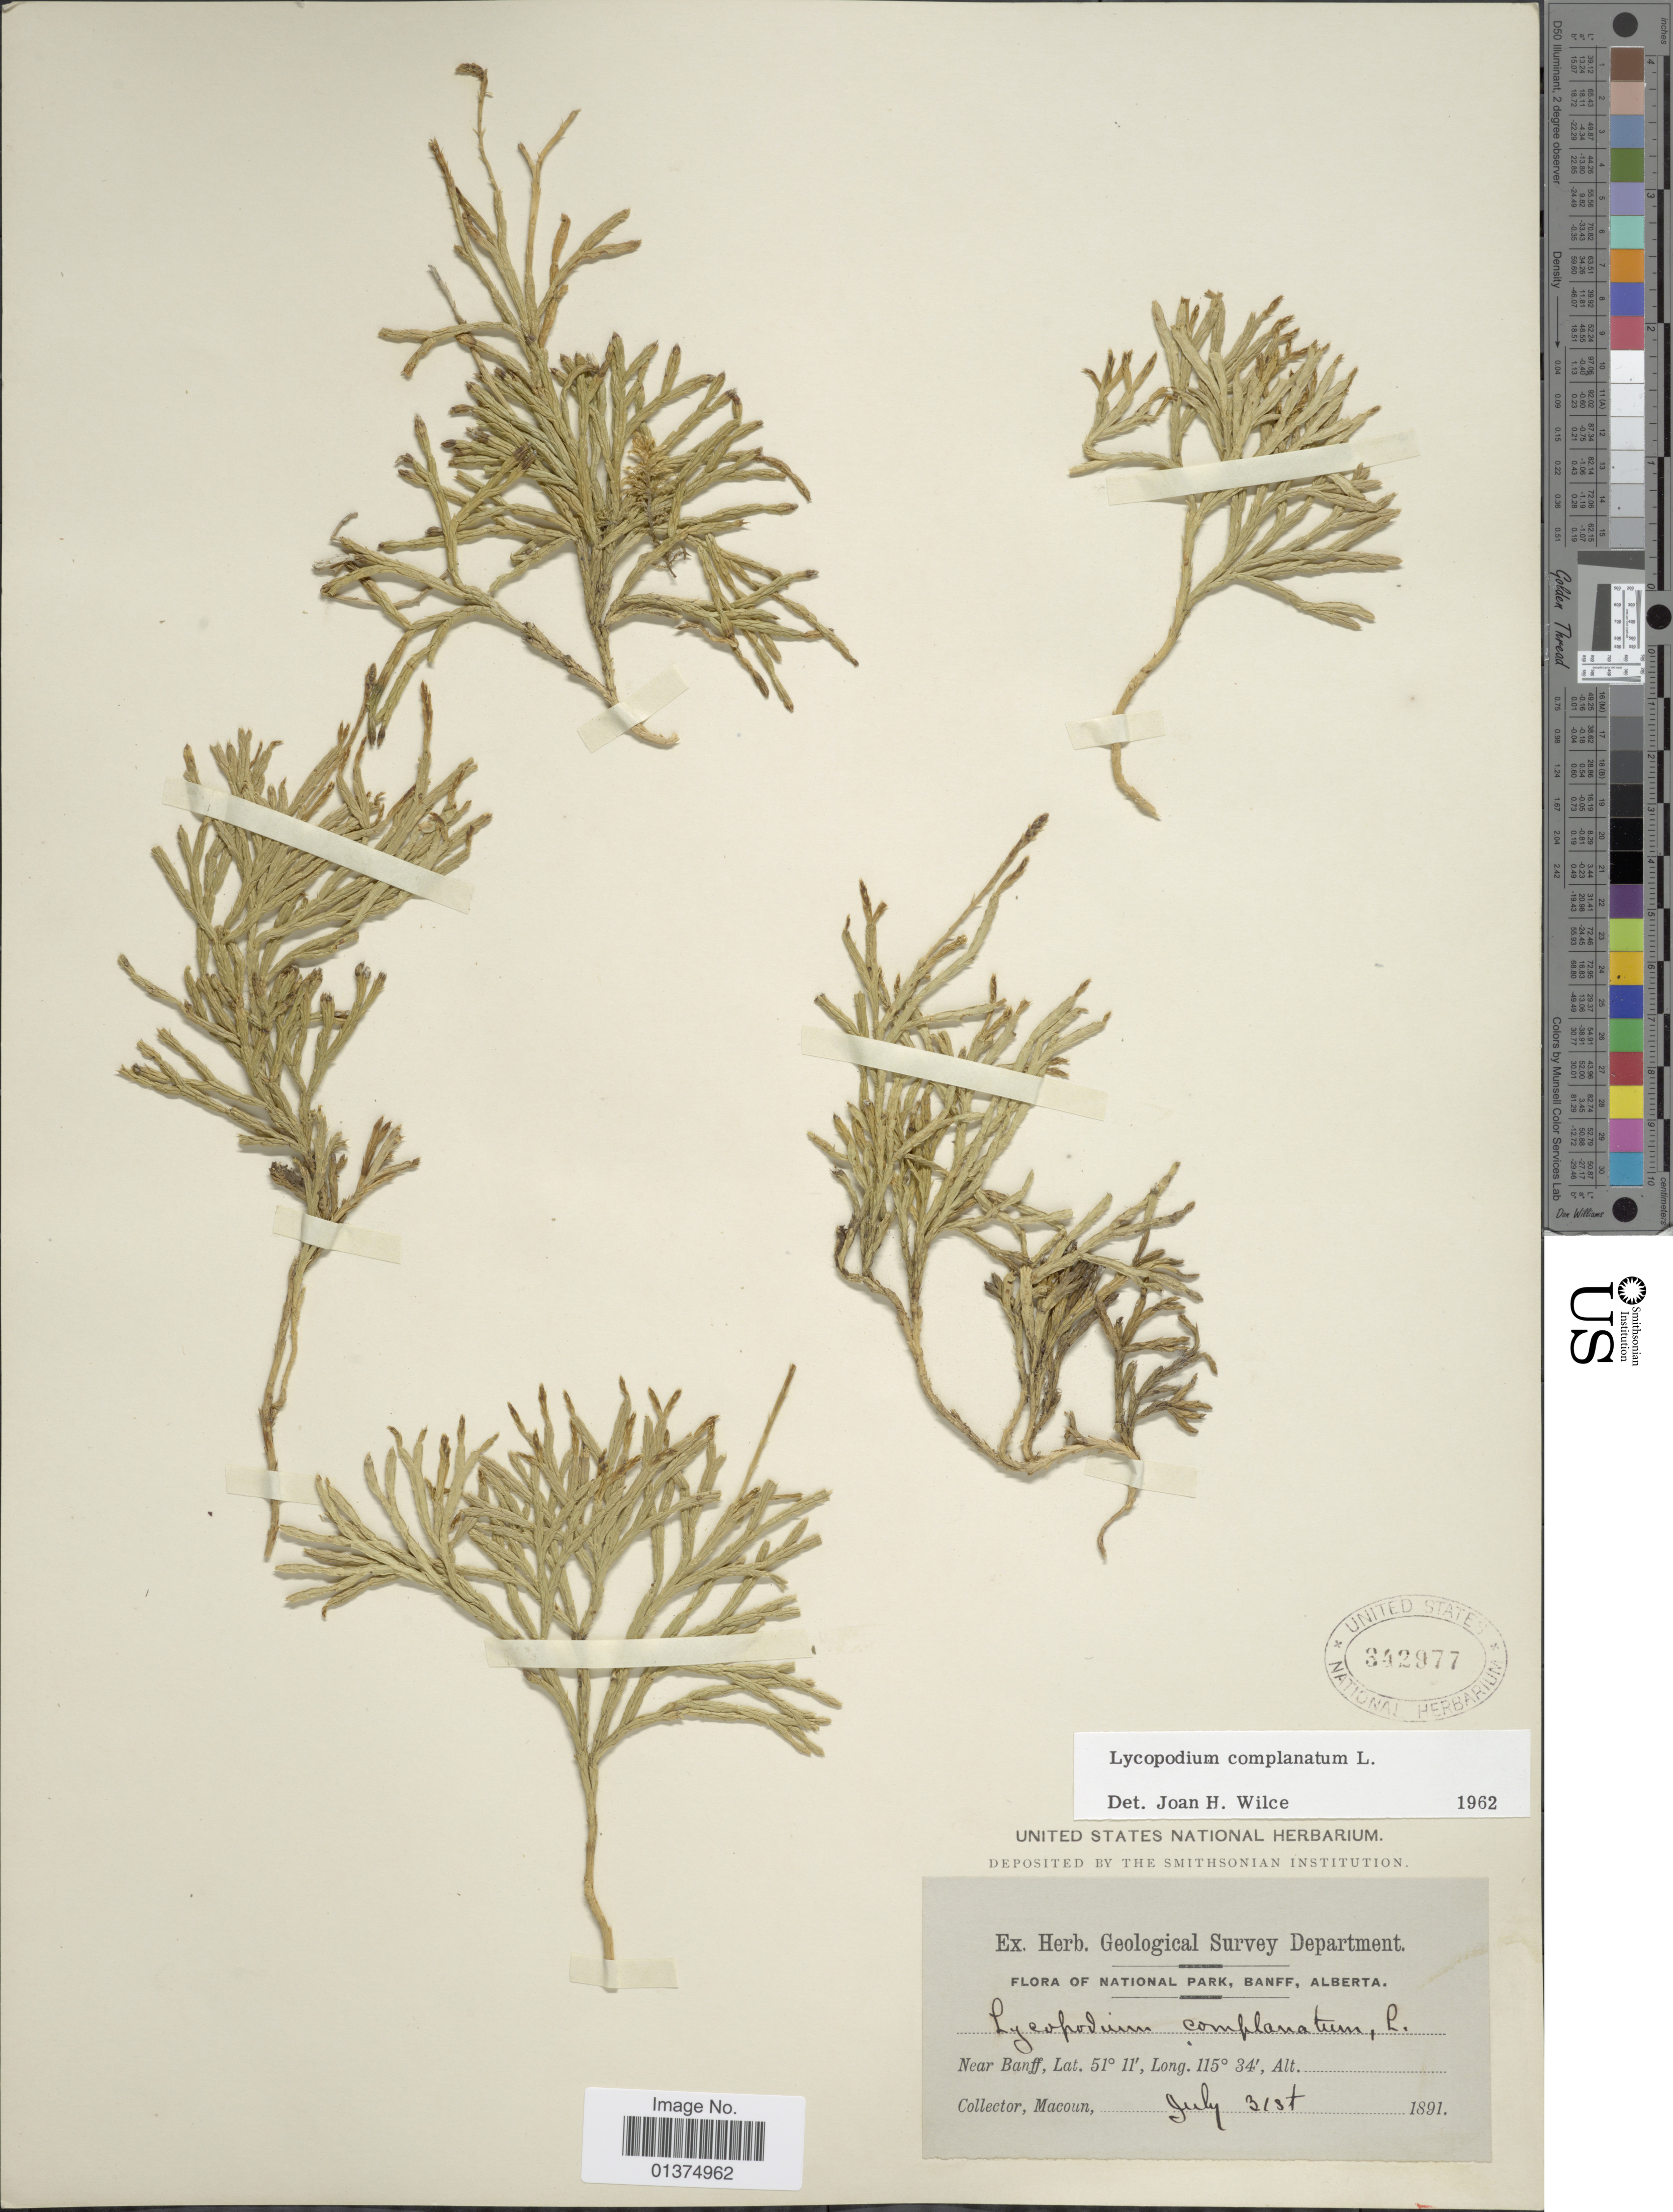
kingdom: Plantae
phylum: Tracheophyta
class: Lycopodiopsida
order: Lycopodiales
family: Lycopodiaceae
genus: Diphasiastrum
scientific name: Diphasiastrum complanatum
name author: (L.) Holub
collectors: -- Macoun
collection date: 1891-07-31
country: Canada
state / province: Alberta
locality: National park, Banff, Near Banff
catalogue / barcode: US 342977